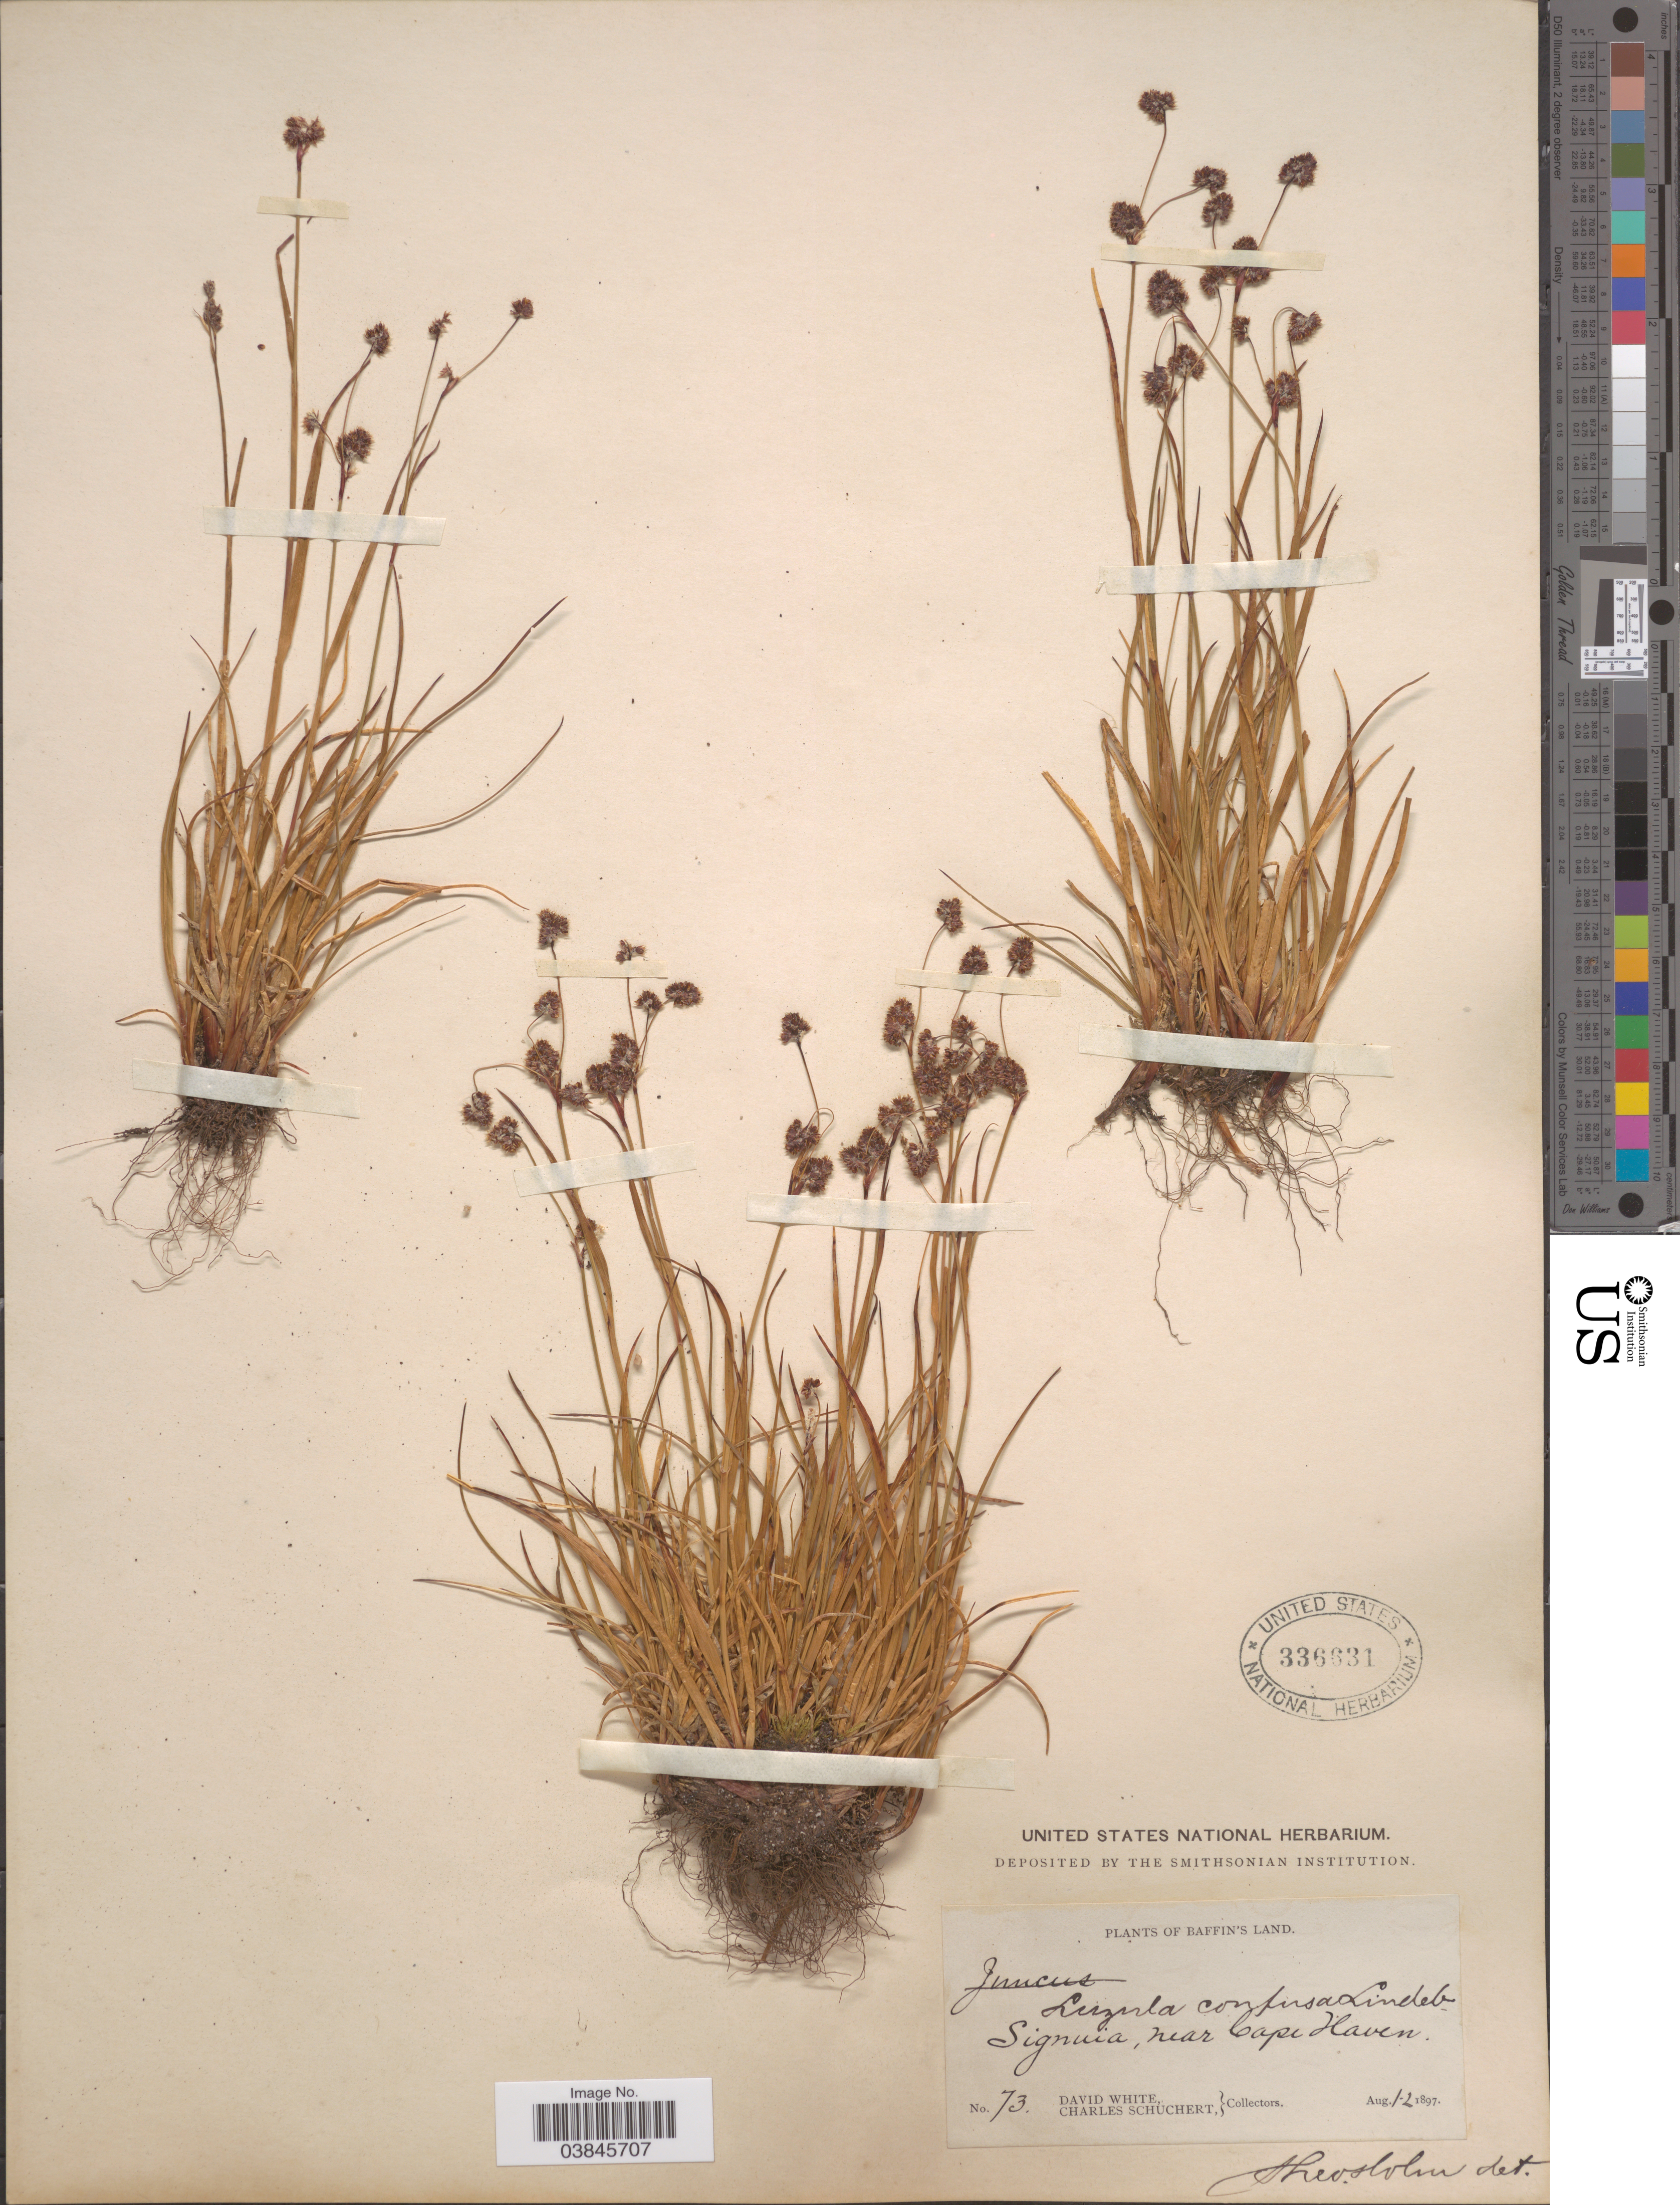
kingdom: Plantae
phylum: Tracheophyta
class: Liliopsida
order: Poales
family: Juncaceae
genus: Luzula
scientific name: Luzula confusa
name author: Lindeb.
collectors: D. White & C. Schuchert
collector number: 73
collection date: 1897-08-12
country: Canada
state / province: Nunavut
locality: Baffin's Land. Signuia, near Cape Haven.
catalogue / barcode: US 336631